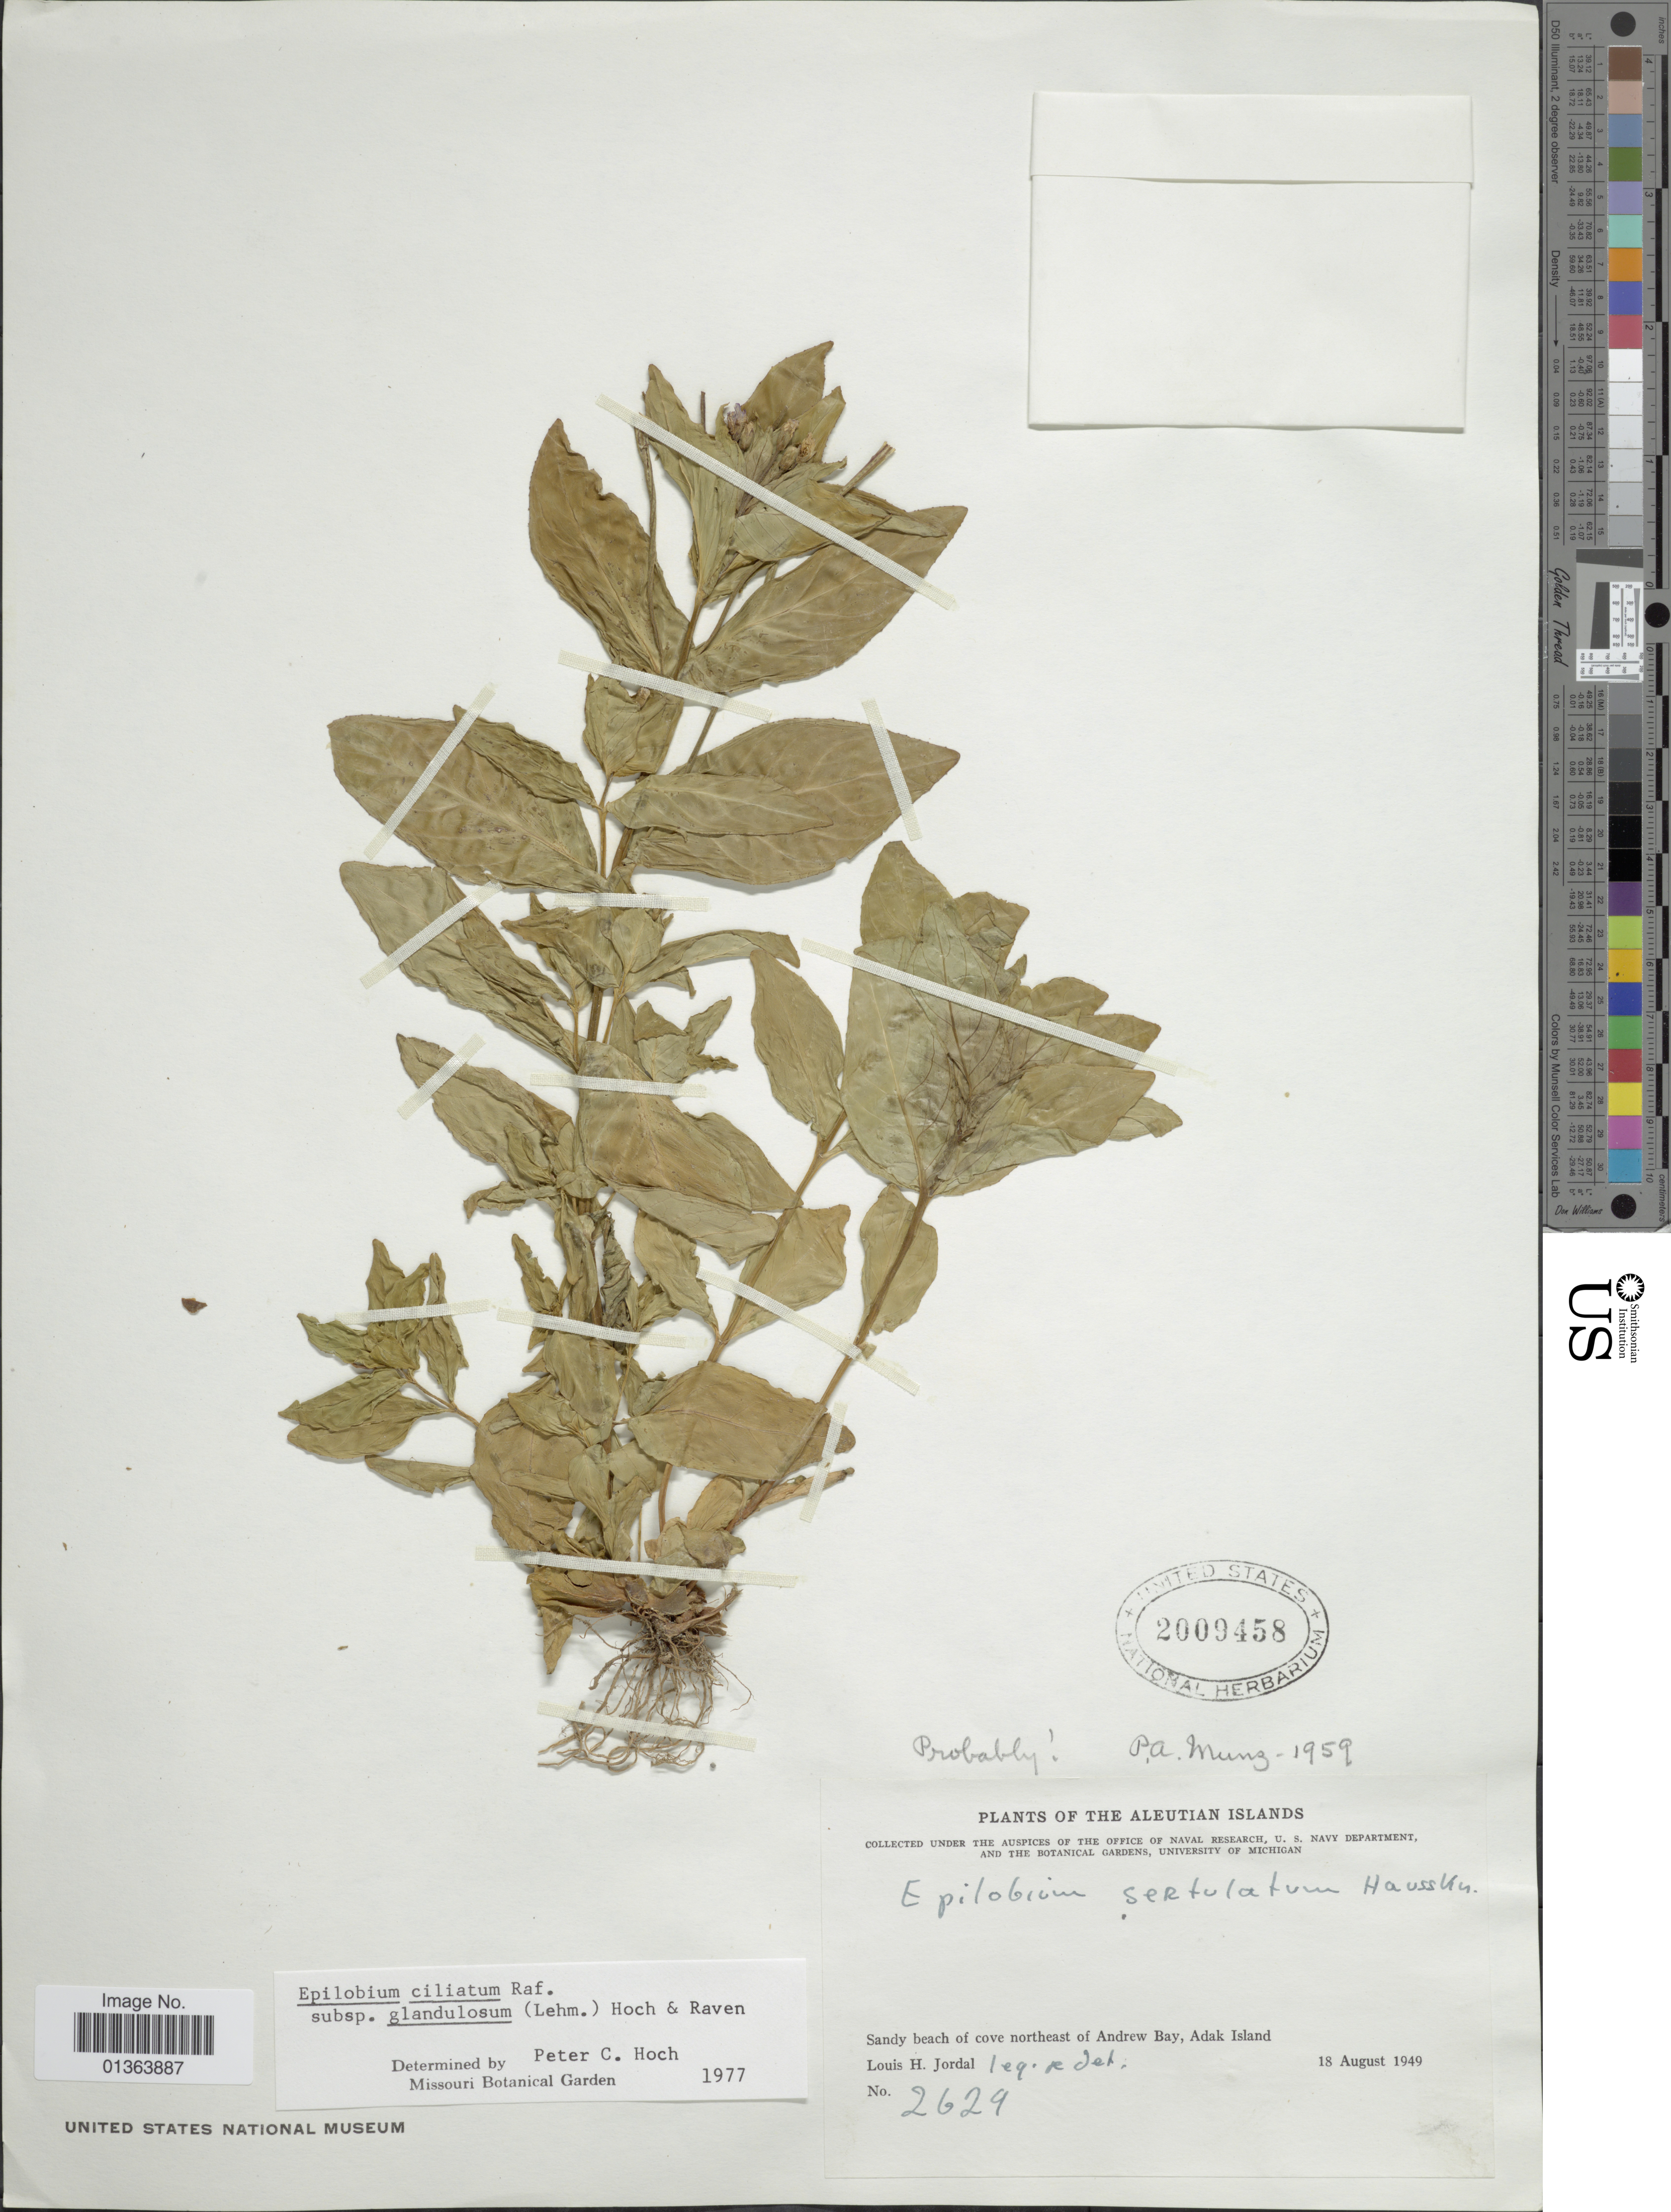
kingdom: Plantae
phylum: Tracheophyta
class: Magnoliopsida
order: Myrtales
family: Onagraceae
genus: Epilobium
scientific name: Epilobium ciliatum subsp. glandulosum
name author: (Lehm.) Hoch & P.H. Raven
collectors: L. Jordal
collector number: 2629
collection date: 1949-08-18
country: United States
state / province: Alaska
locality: Aleutian Islands. Sandy beach of cove northeast of Andrew Bay, Adak Island.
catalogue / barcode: US 2009458